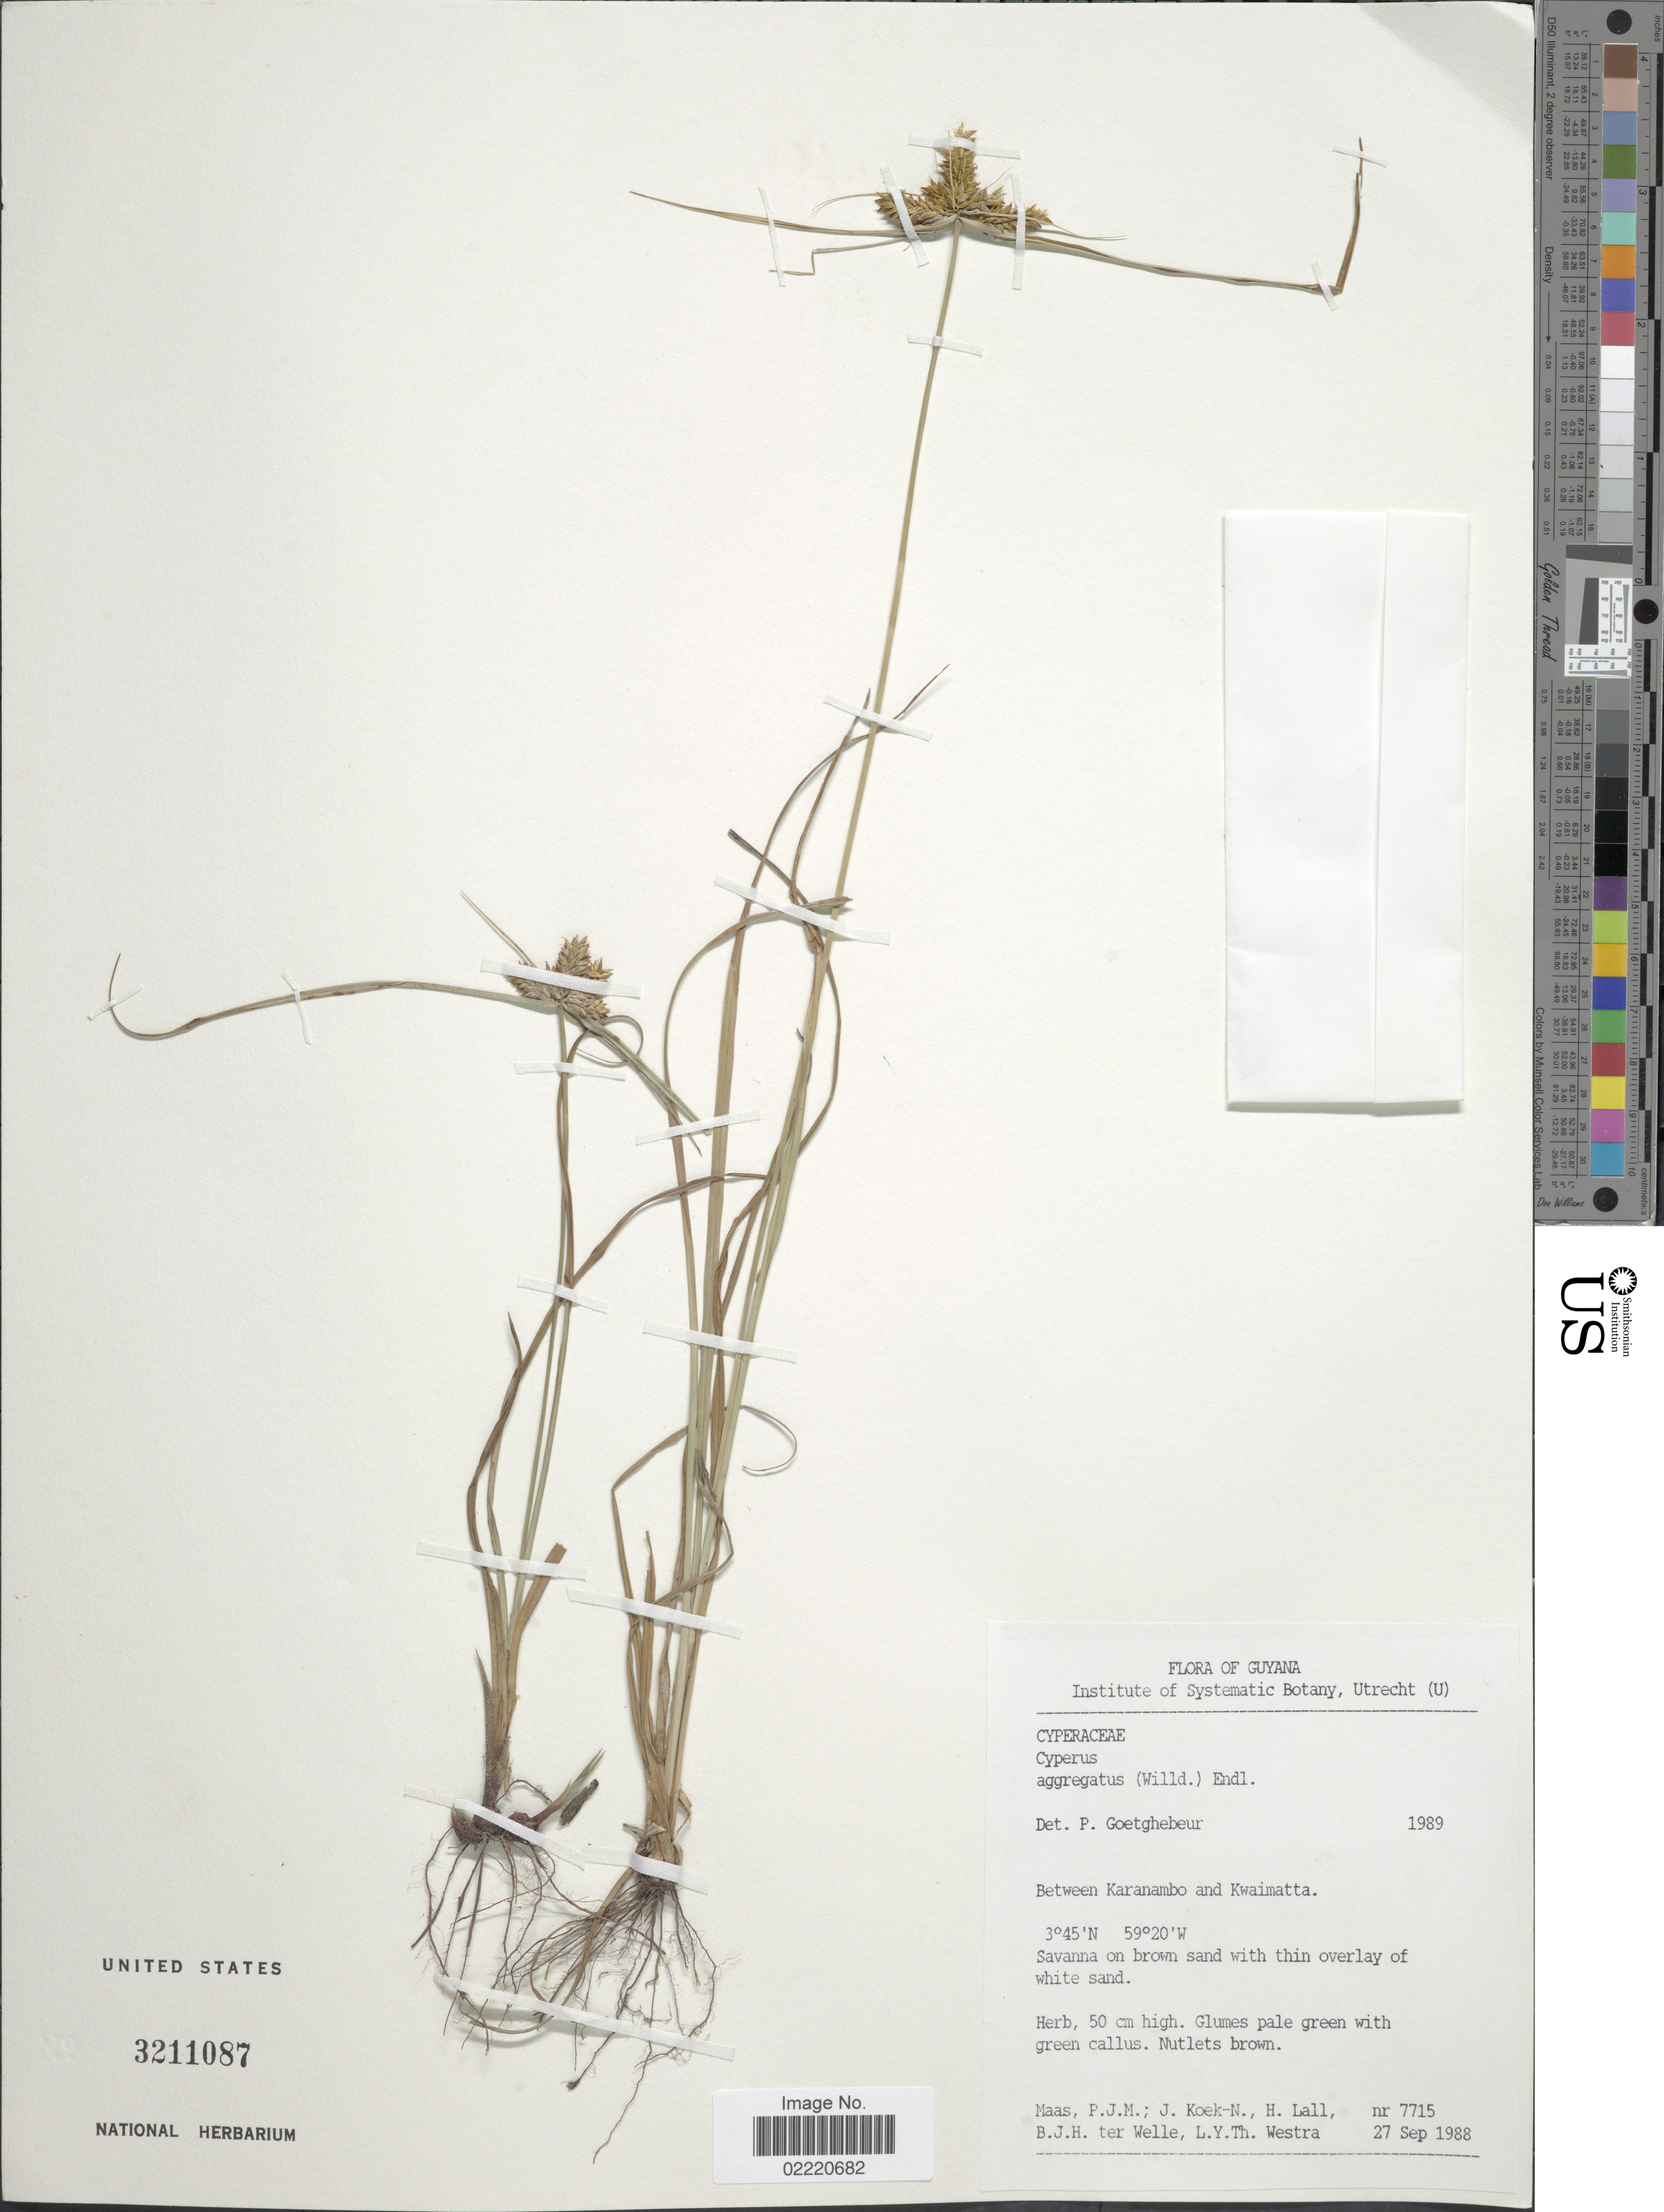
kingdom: Plantae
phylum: Tracheophyta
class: Liliopsida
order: Poales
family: Cyperaceae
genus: Cyperus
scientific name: Cyperus aggregatus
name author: (Willd.) Endl.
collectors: P. Maas, J. Koek-Noorman, H. Lall, B. ter Welle & L. Y. T. Westra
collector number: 7715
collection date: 1988-09-27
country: Guyana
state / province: U. Takutu-U. Essequibo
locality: Between Karanambo and Kwaimatta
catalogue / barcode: US 3211087